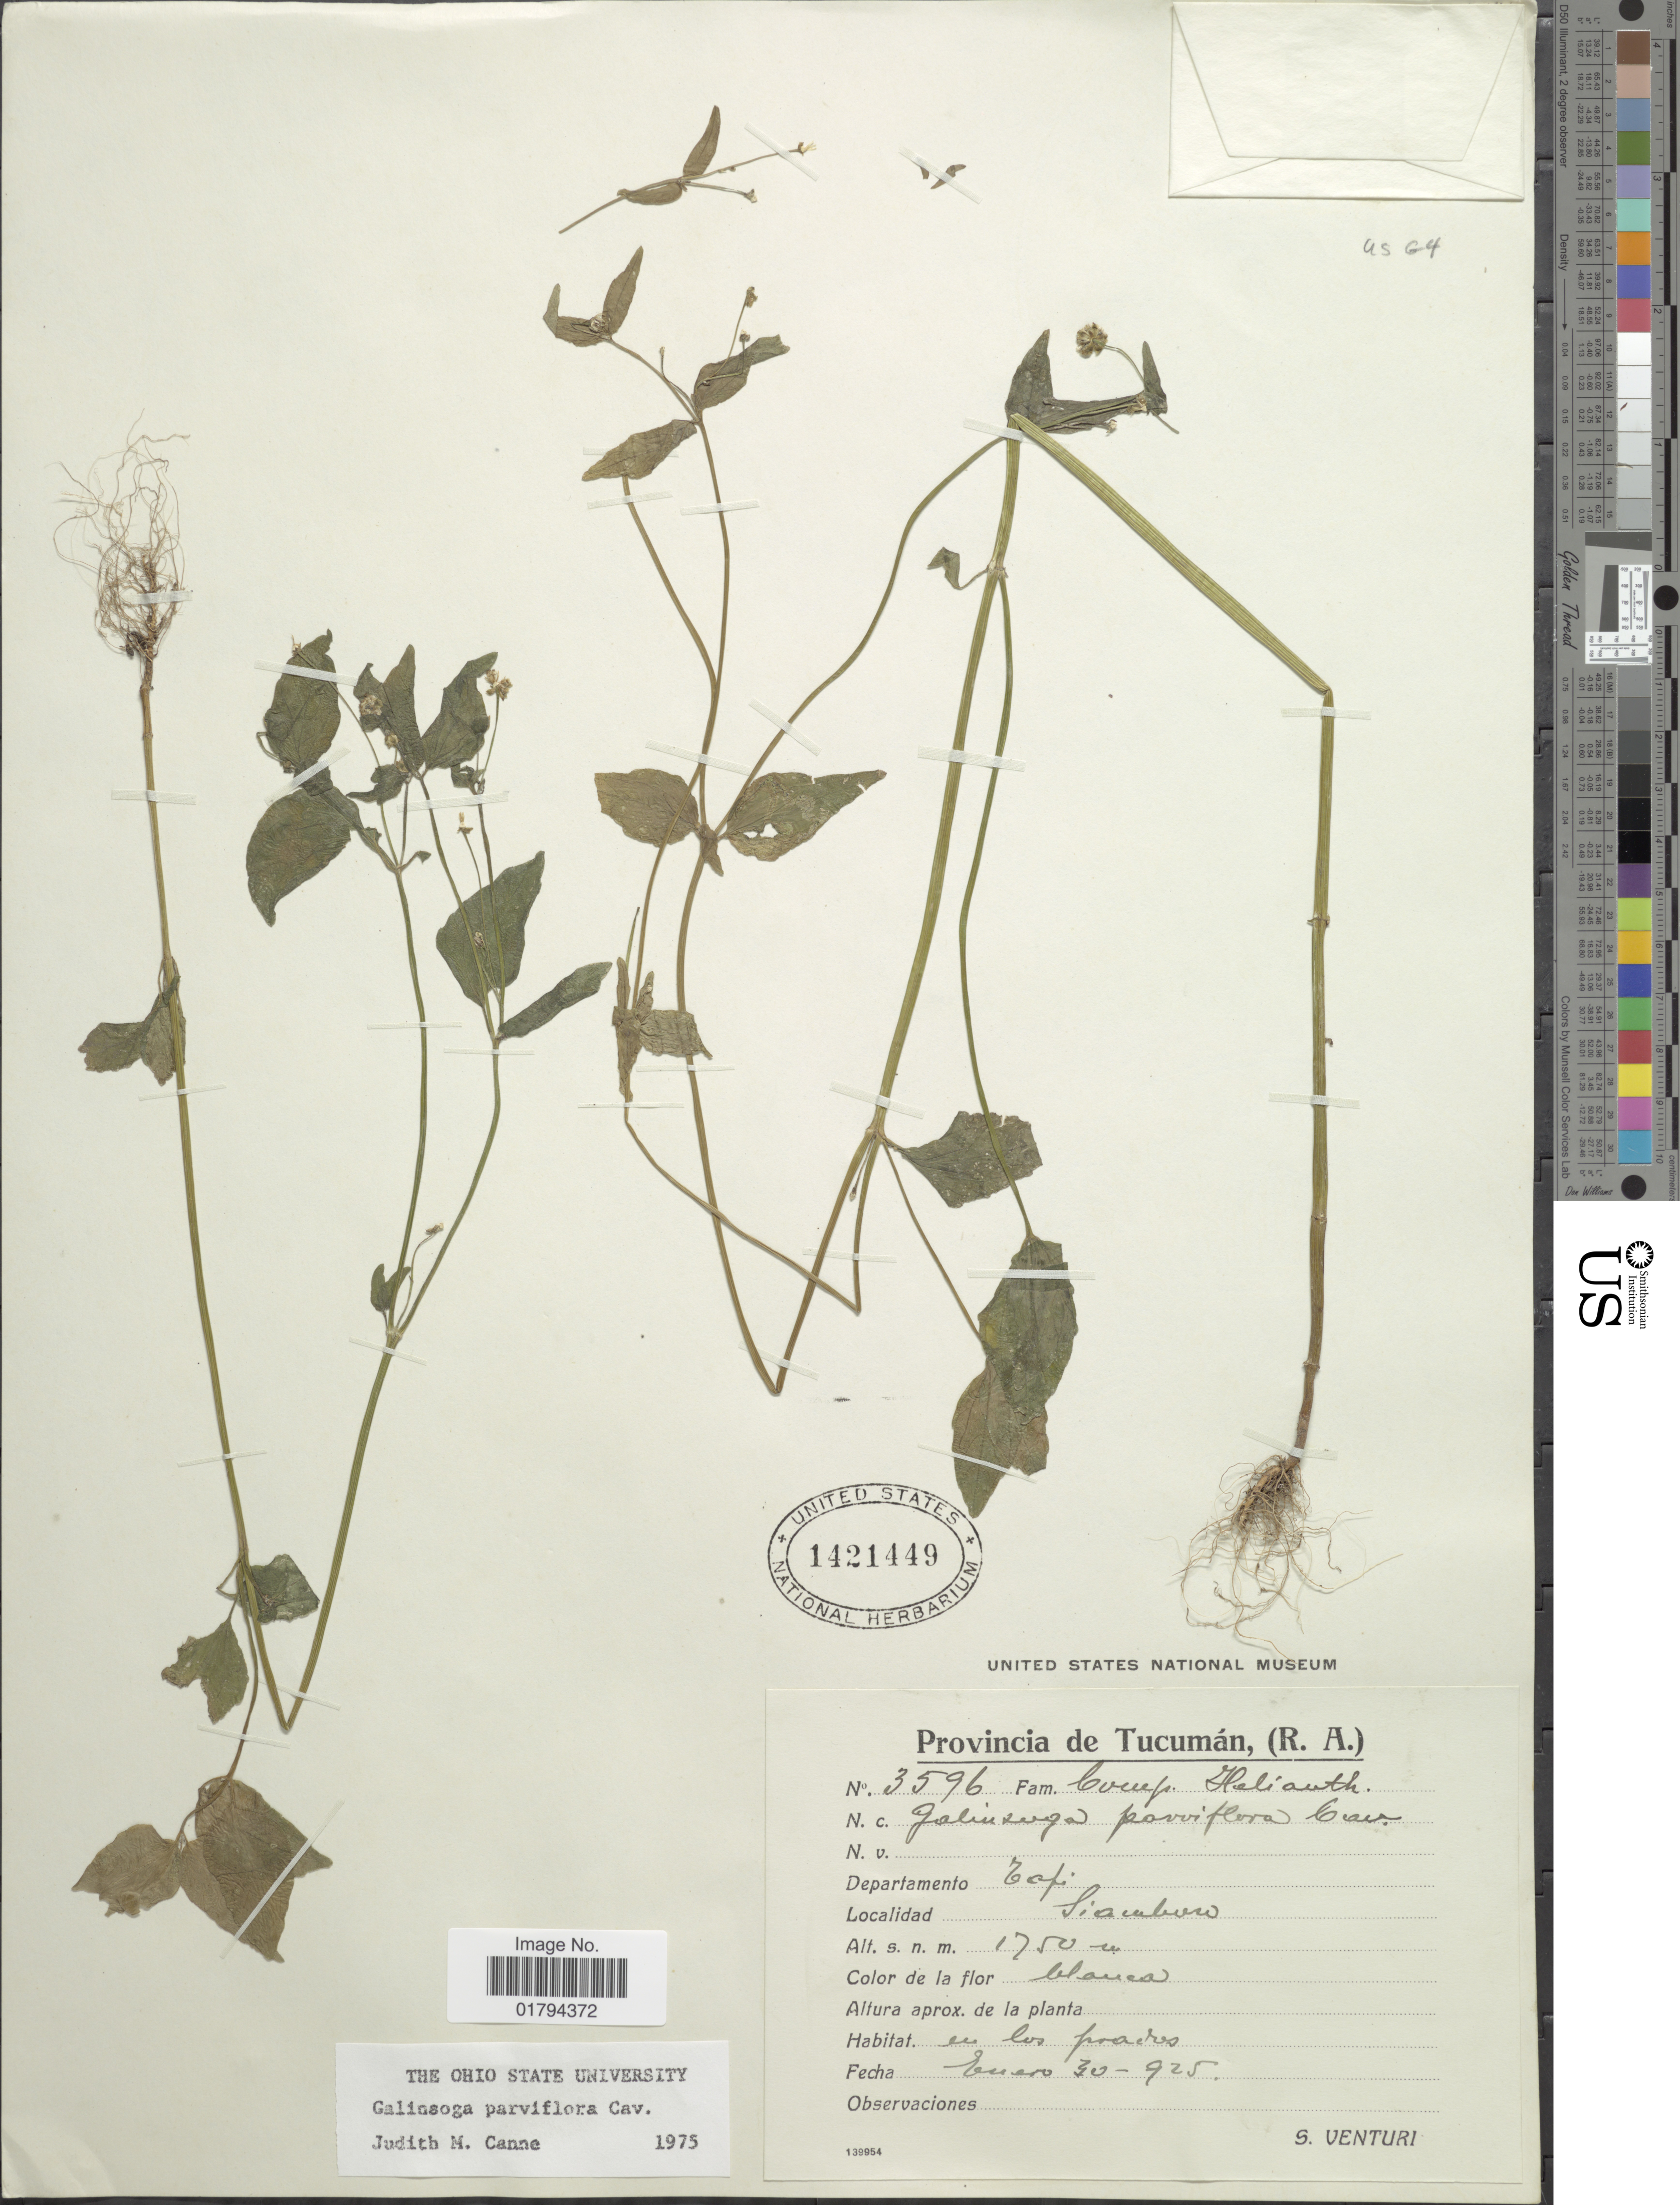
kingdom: Plantae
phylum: Tracheophyta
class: Magnoliopsida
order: Asterales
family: Asteraceae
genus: Galinsoga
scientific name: Galinsoga parviflora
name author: Cav.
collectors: S. Venturi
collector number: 3596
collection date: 1925-01-30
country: Argentina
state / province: Tucuman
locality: (R.A.) Departamanto Tafi, Siamboro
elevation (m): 1750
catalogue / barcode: US 1421449